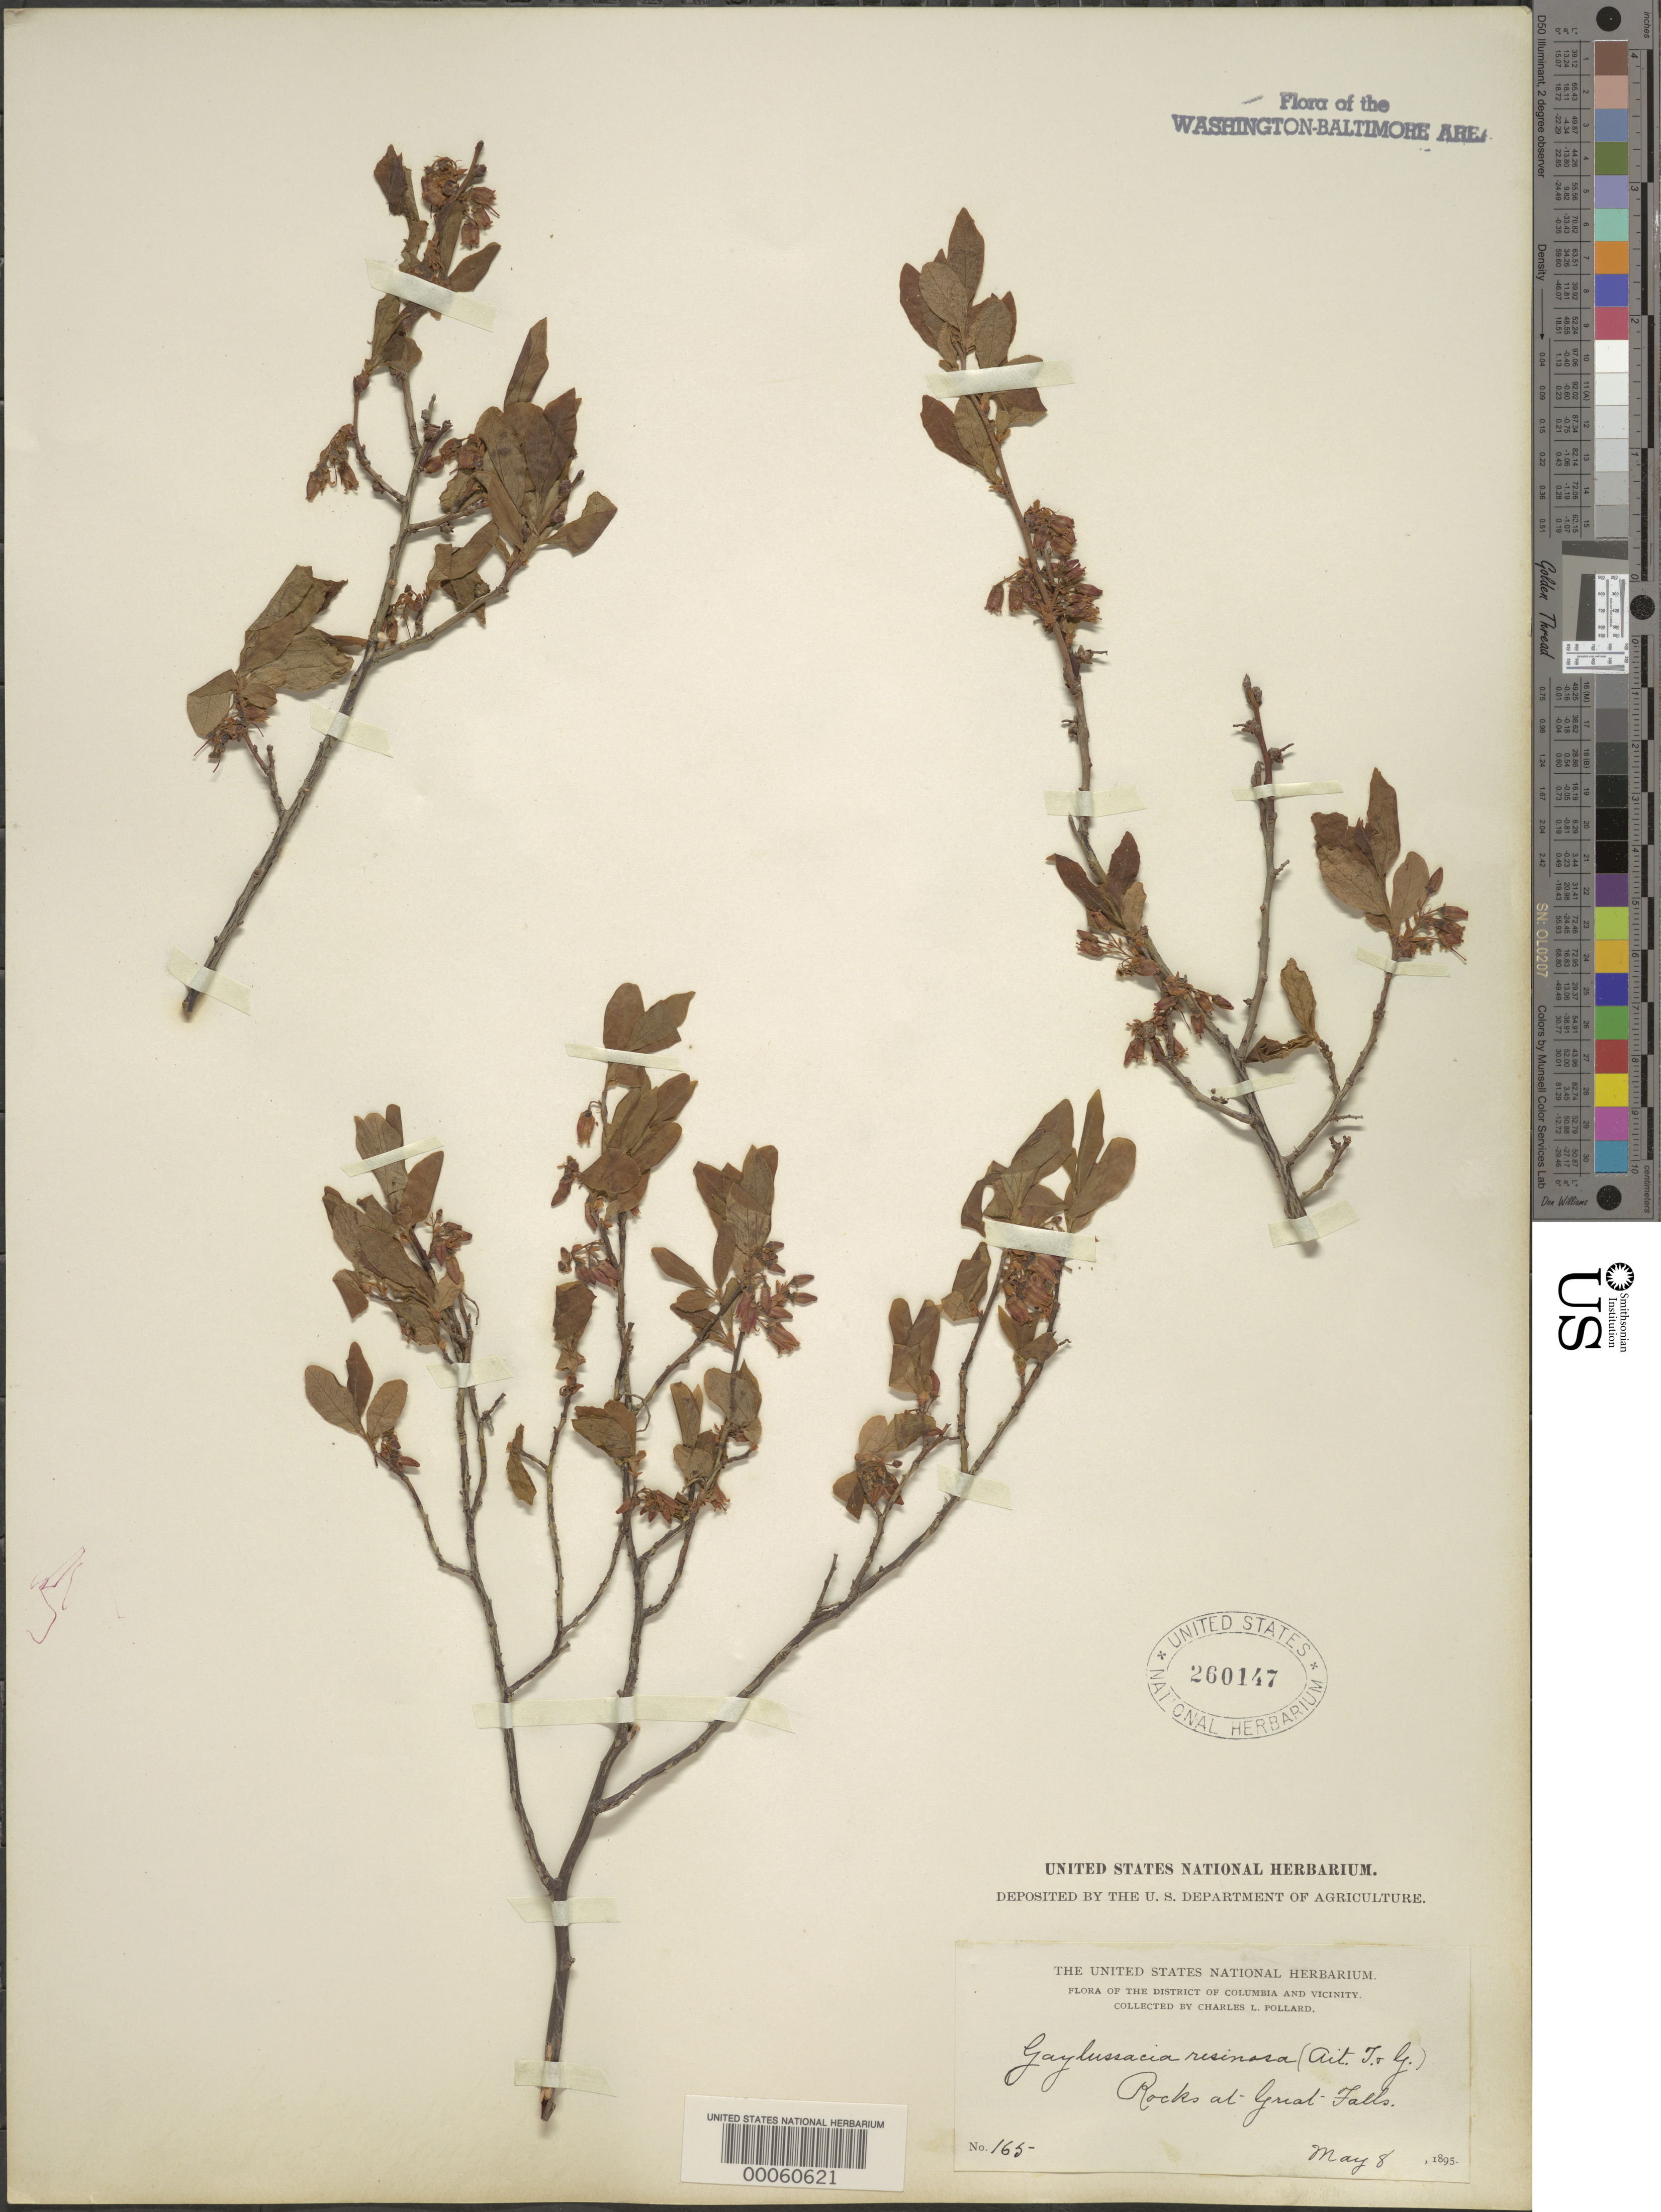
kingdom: Plantae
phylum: Tracheophyta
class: Magnoliopsida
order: Ericales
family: Ericaceae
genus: Gaylussacia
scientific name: Gaylussacia baccata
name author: (Wangenh.) K. Koch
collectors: C. L. Pollard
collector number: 165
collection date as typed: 08 May 1895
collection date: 1895-05-08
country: United States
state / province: Maryland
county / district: Montgomery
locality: Great Falls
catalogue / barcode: US 260147